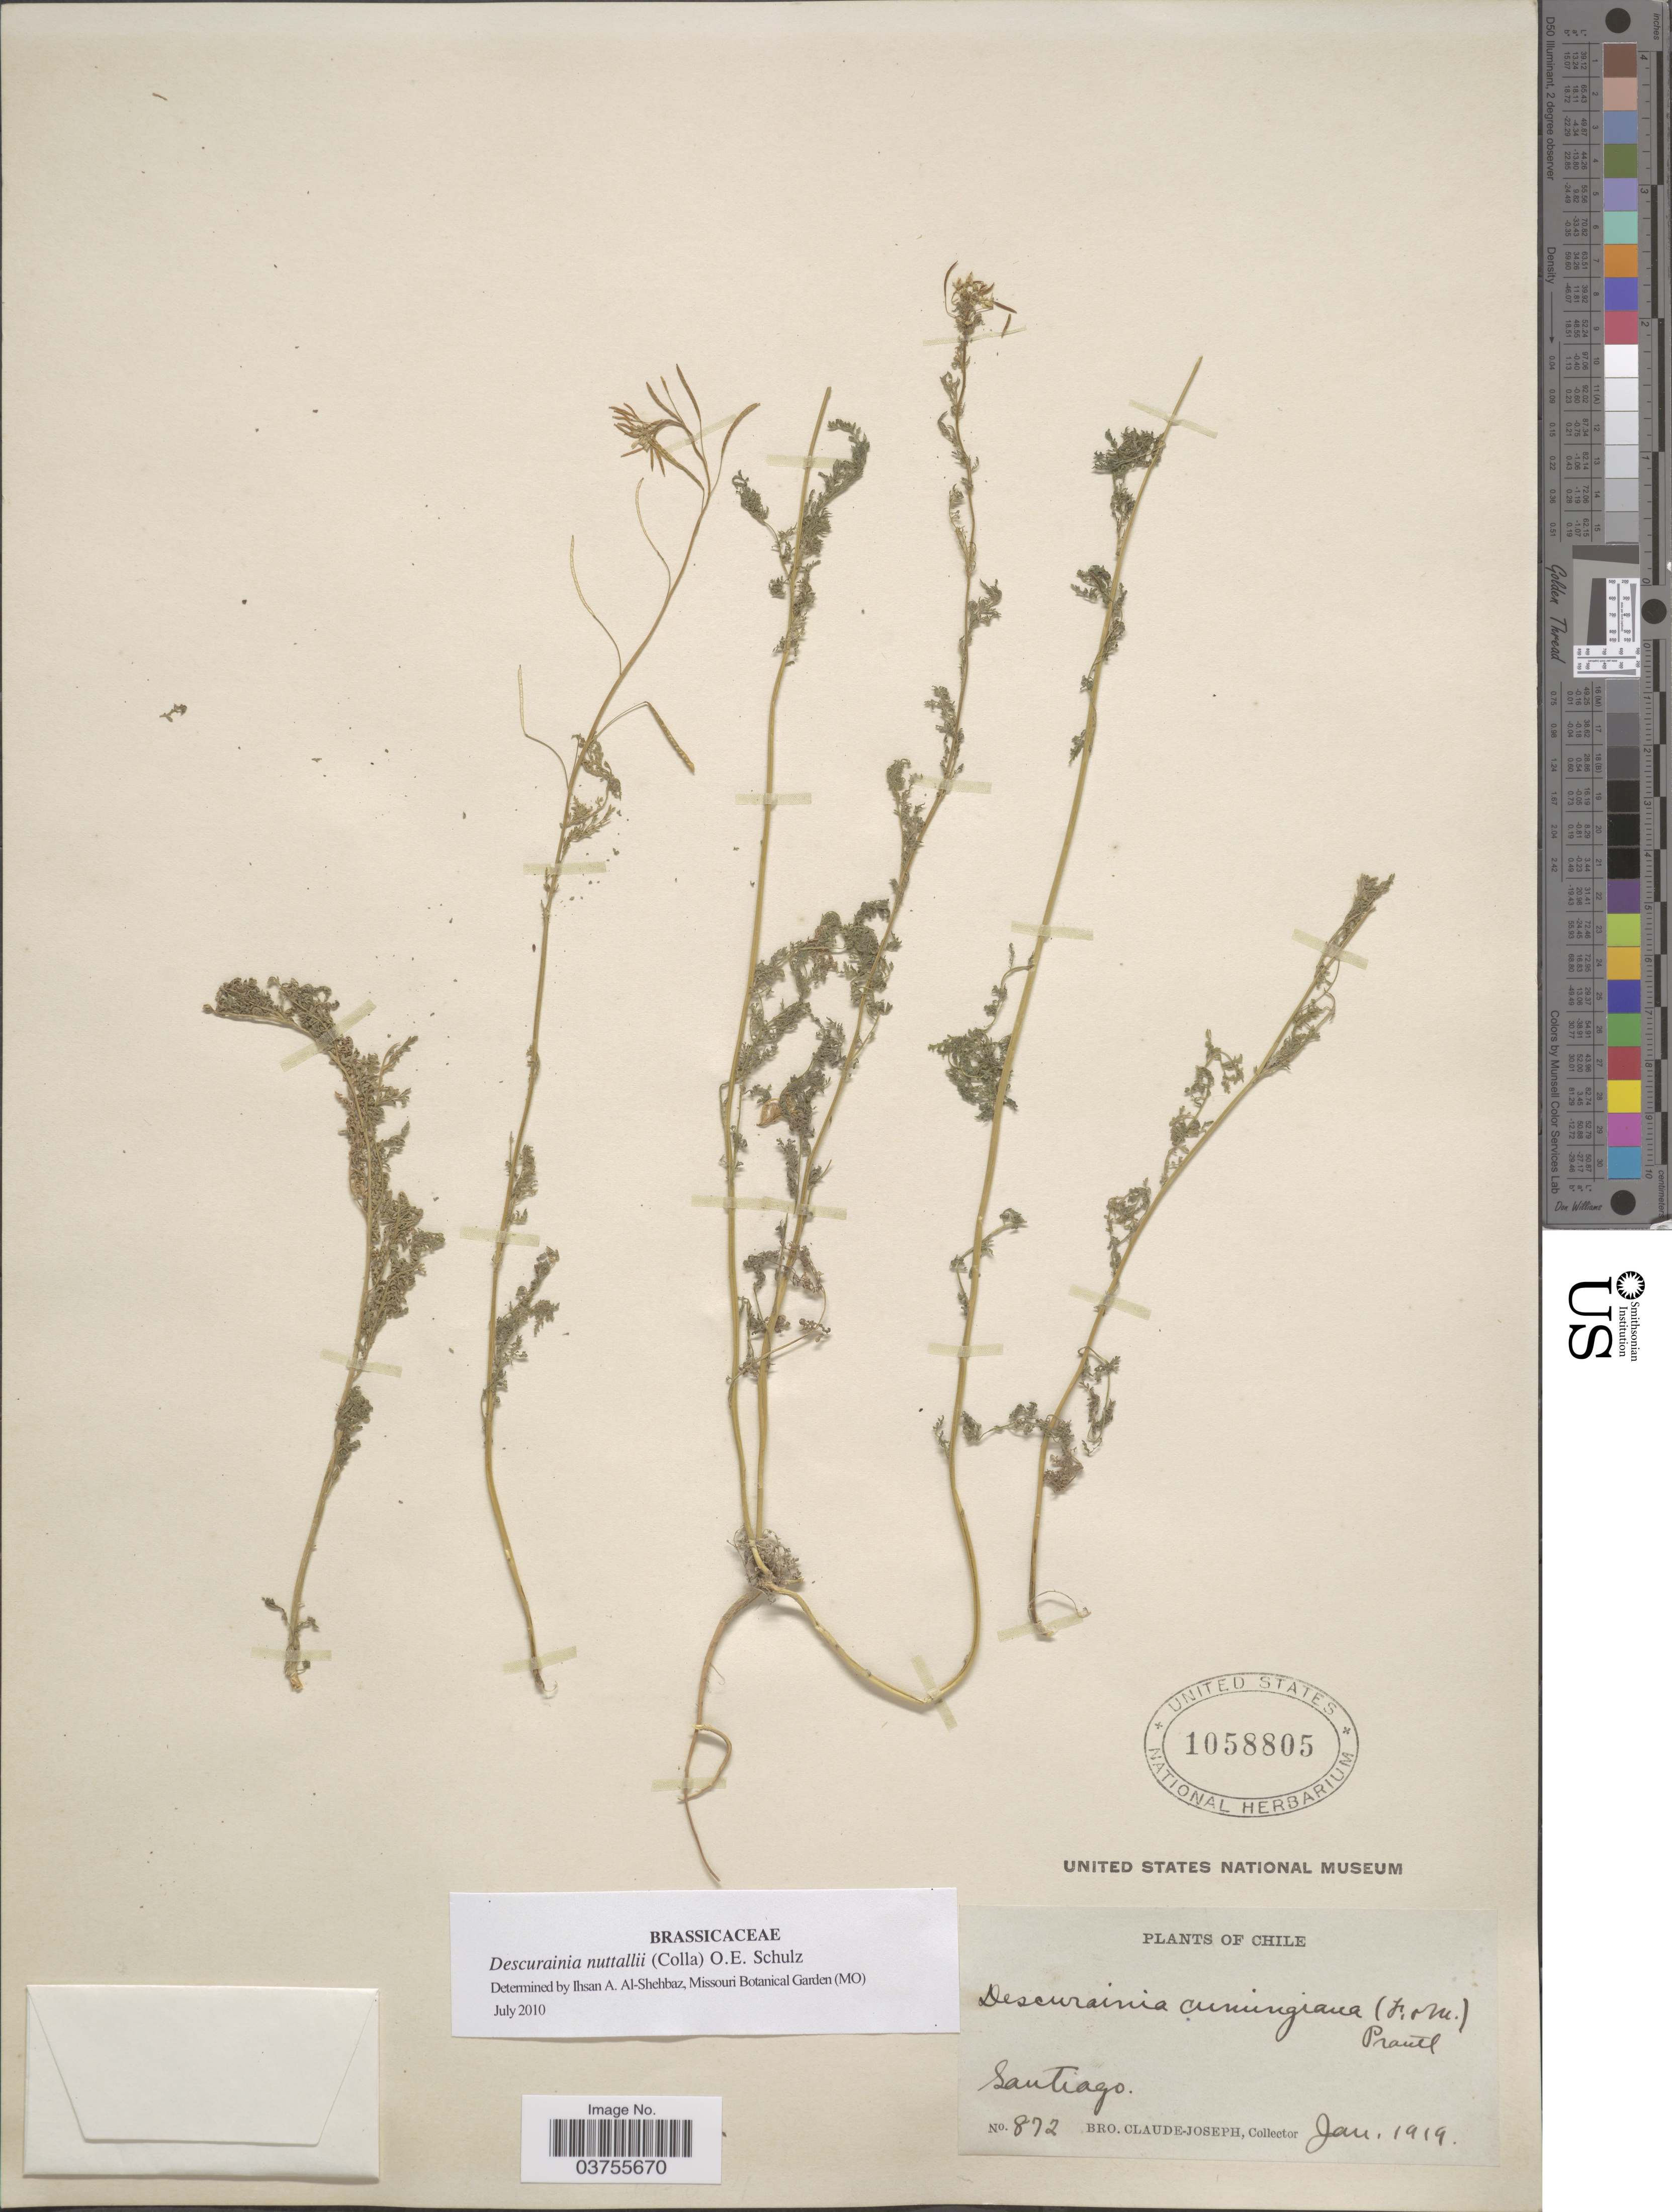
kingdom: Plantae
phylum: Tracheophyta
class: Magnoliopsida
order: Brassicales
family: Brassicaceae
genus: Descurainia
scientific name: Descurainia nuttallii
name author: (Colla & C.A. Mey.) O.E. Schulz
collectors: Bro. Claude-Joseph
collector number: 872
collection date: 1919-01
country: Chile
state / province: Región Metropolitana (RM)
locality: Santiago.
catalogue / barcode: US 1058805